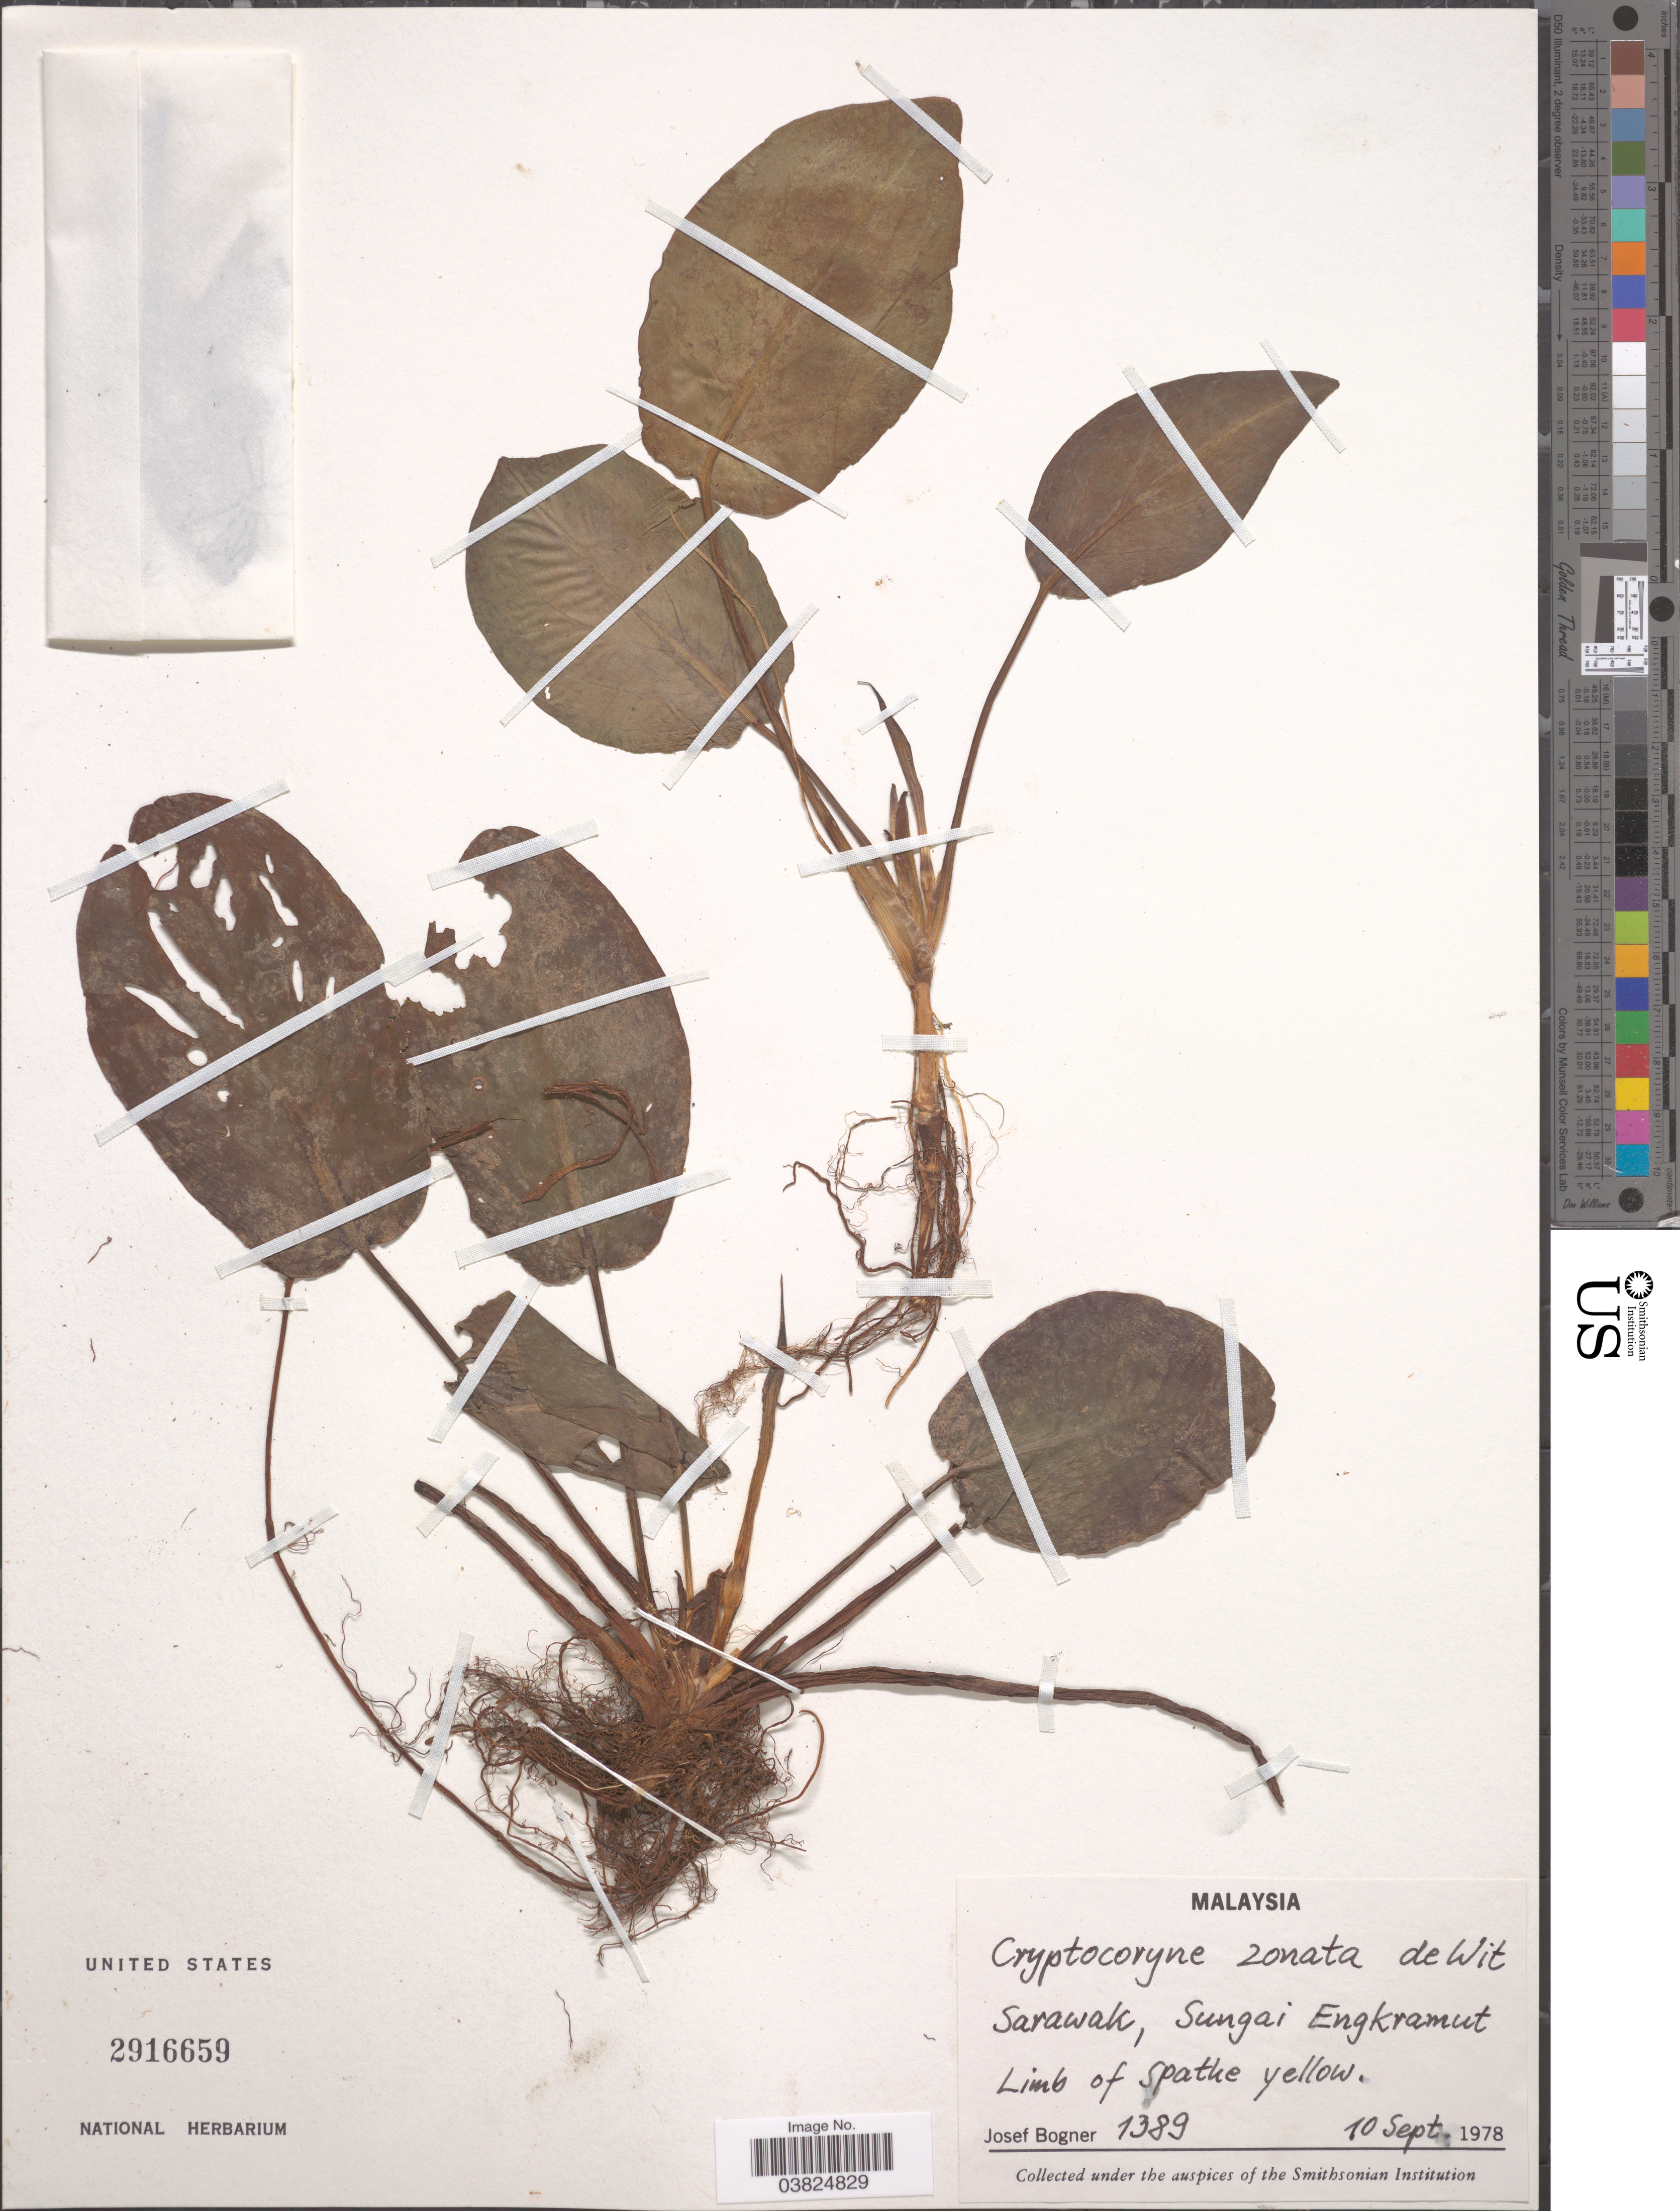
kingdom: Plantae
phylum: Tracheophyta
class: Liliopsida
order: Alismatales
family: Araceae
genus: Cryptocoryne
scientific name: Cryptocoryne zonata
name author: de Wit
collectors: J. Bogner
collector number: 1389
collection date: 1978-09-10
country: Malaysia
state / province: Sarawak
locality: Sungai Engkramut.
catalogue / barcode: US 2916659